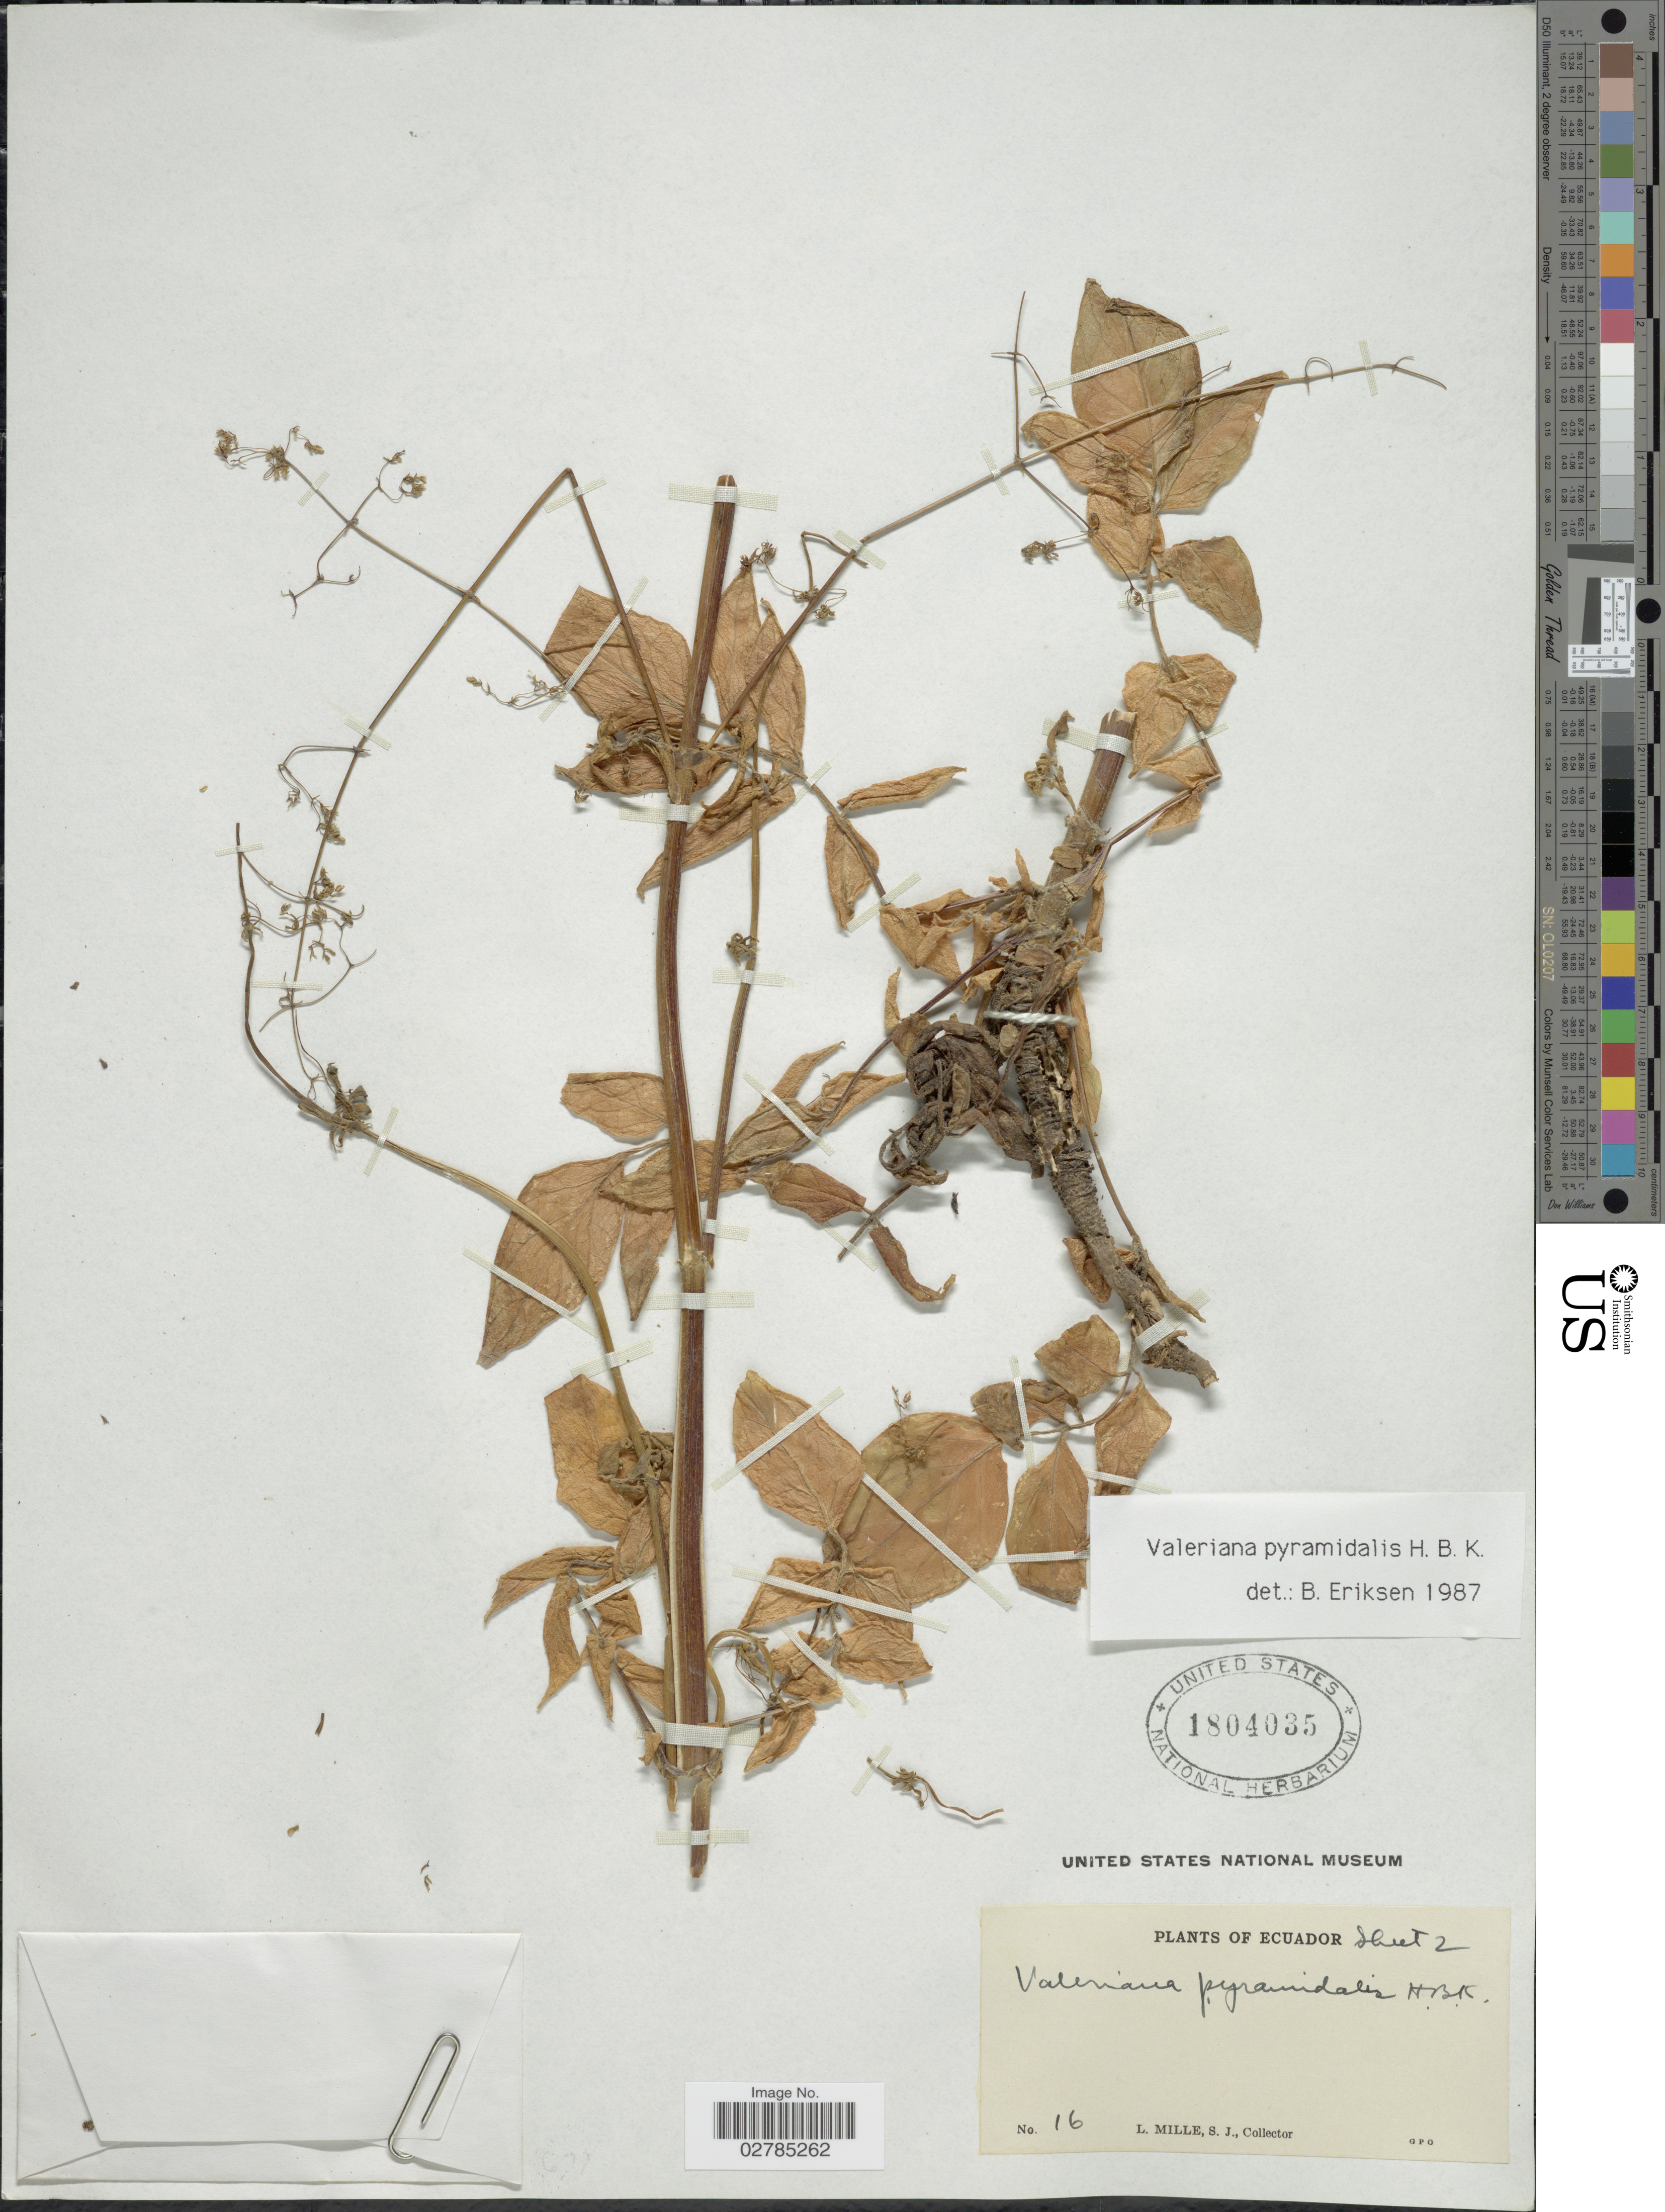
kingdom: Plantae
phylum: Tracheophyta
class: Magnoliopsida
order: Dipsacales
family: Caprifoliaceae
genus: Valeriana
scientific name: Valeriana pyramidalis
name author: Kunth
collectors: L. Mille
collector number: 16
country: Ecuador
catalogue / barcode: US 1804035